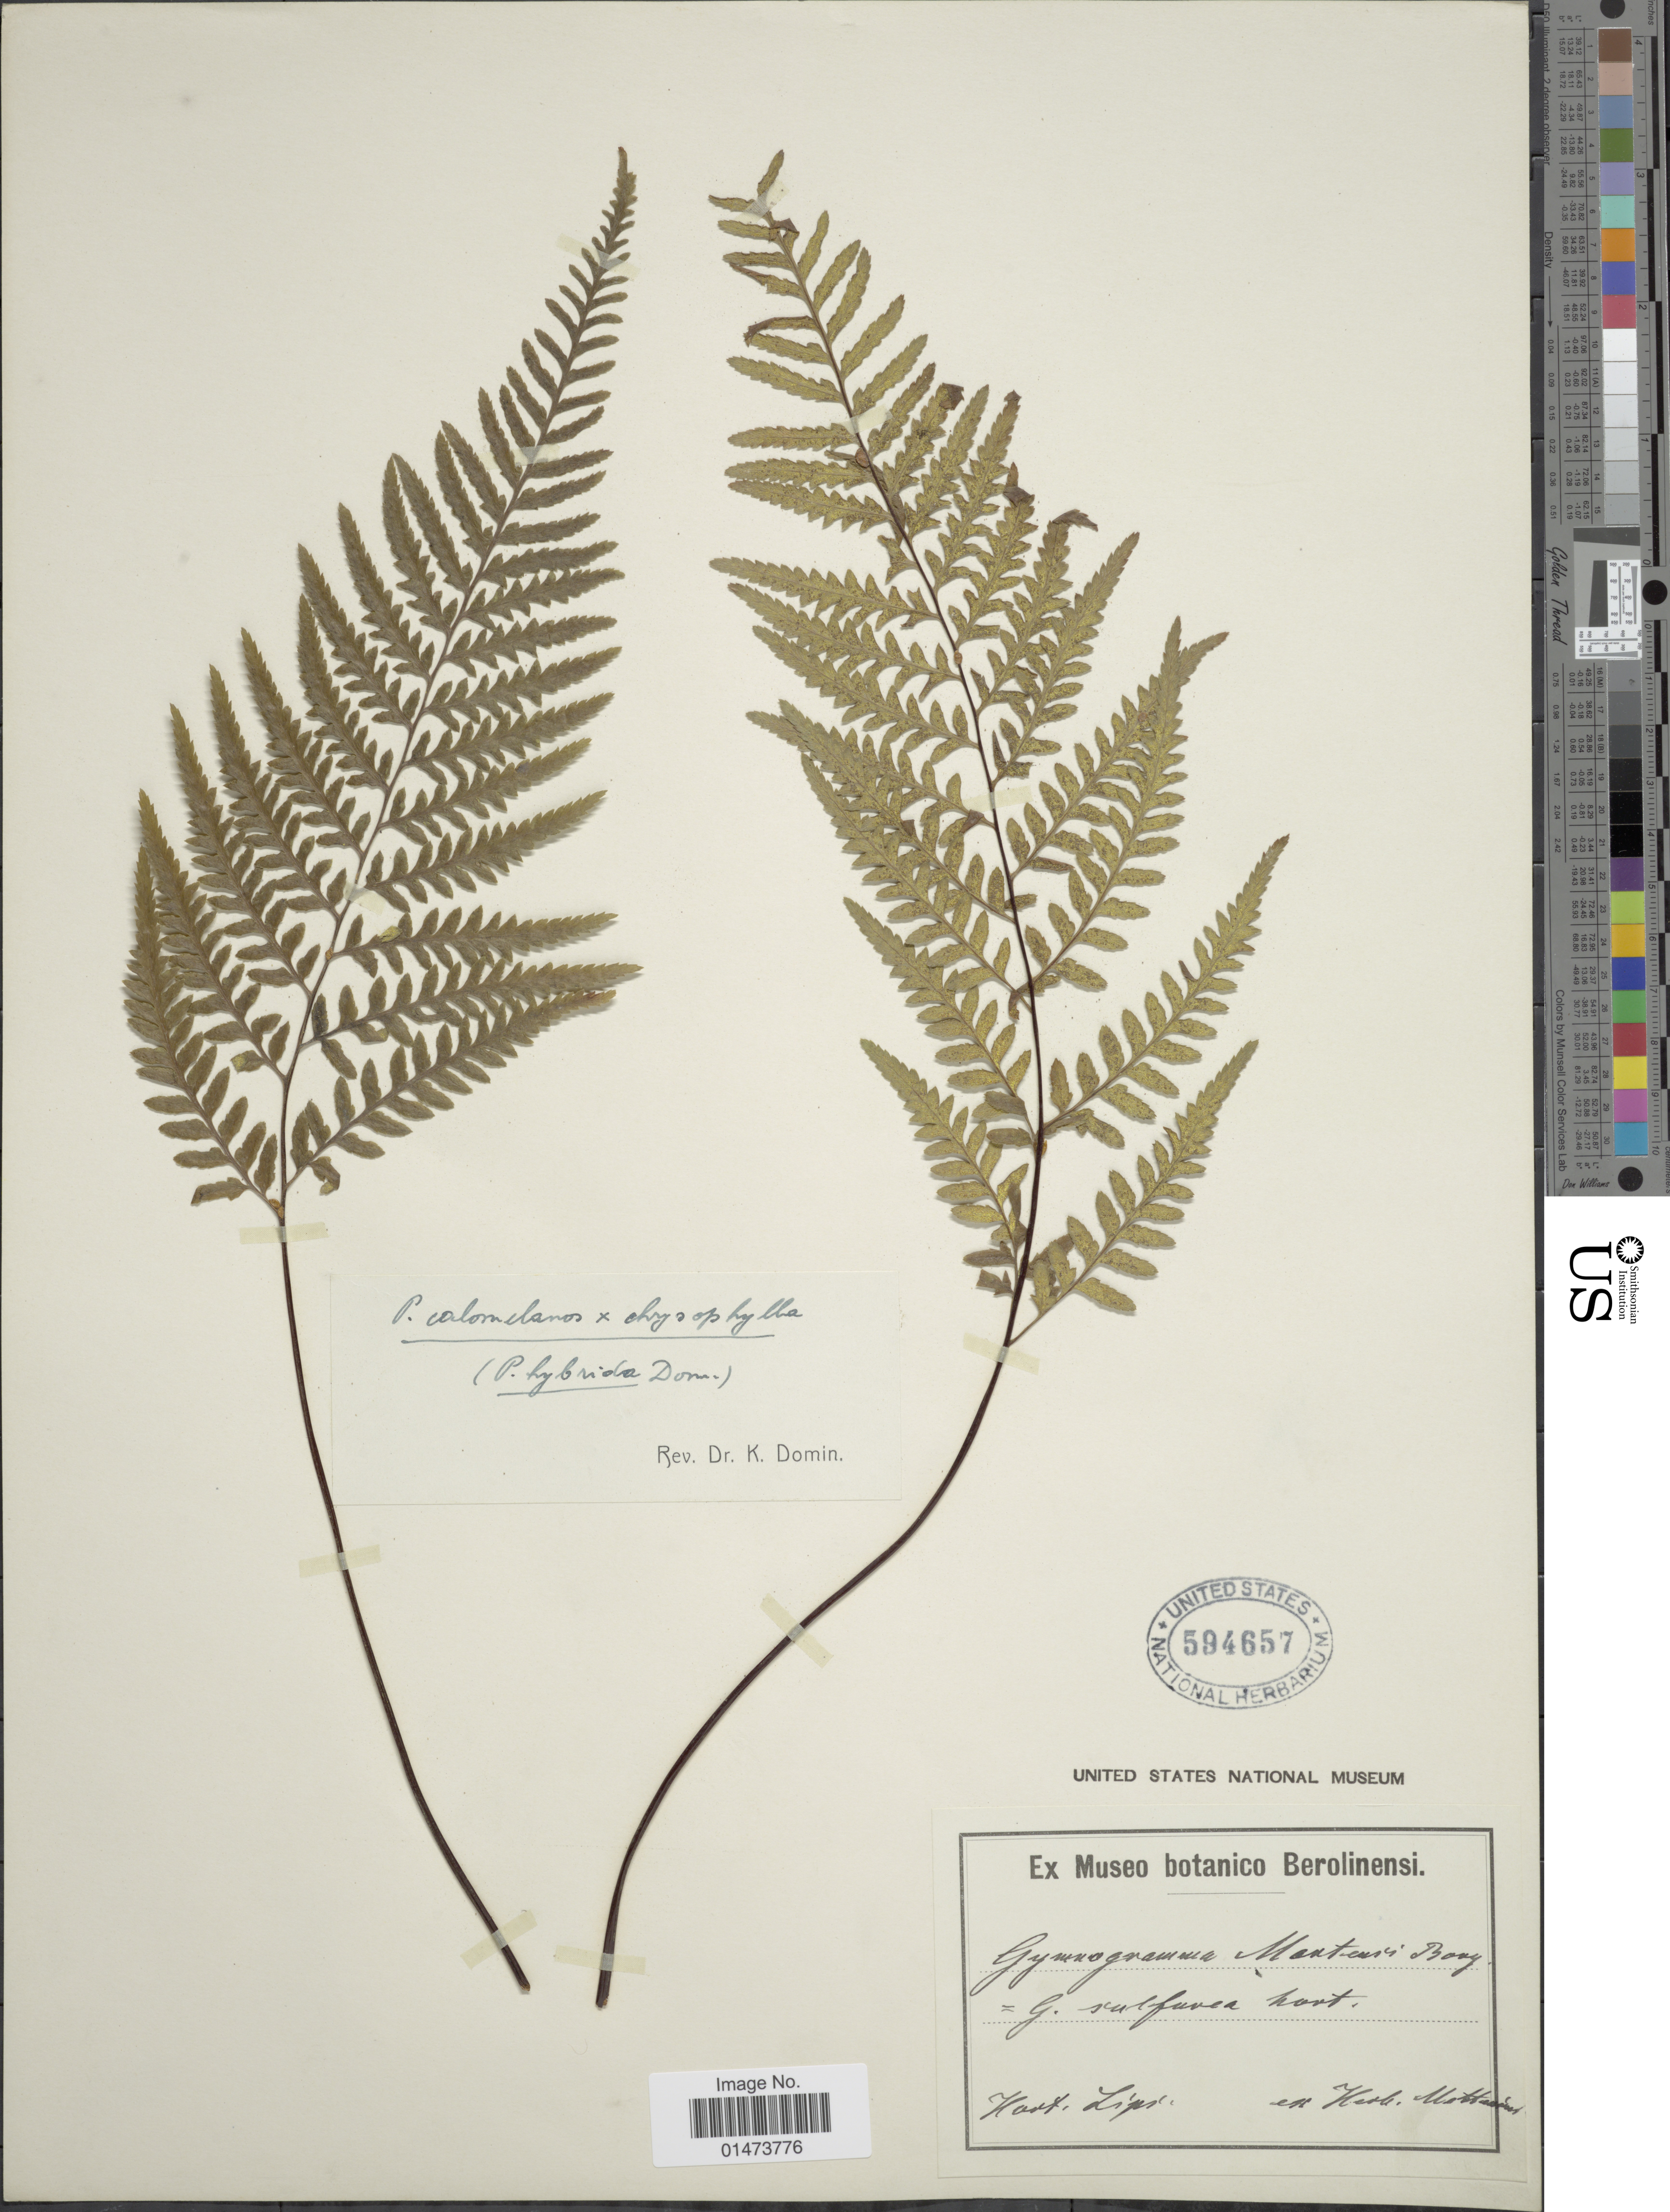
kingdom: Plantae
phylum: Tracheophyta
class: Polypodiopsida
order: Polypodiales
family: Pteridaceae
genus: Pityrogramma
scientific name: Pityrogramma hybrida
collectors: ex herb. M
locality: Hort. Lipi.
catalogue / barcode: US 594657